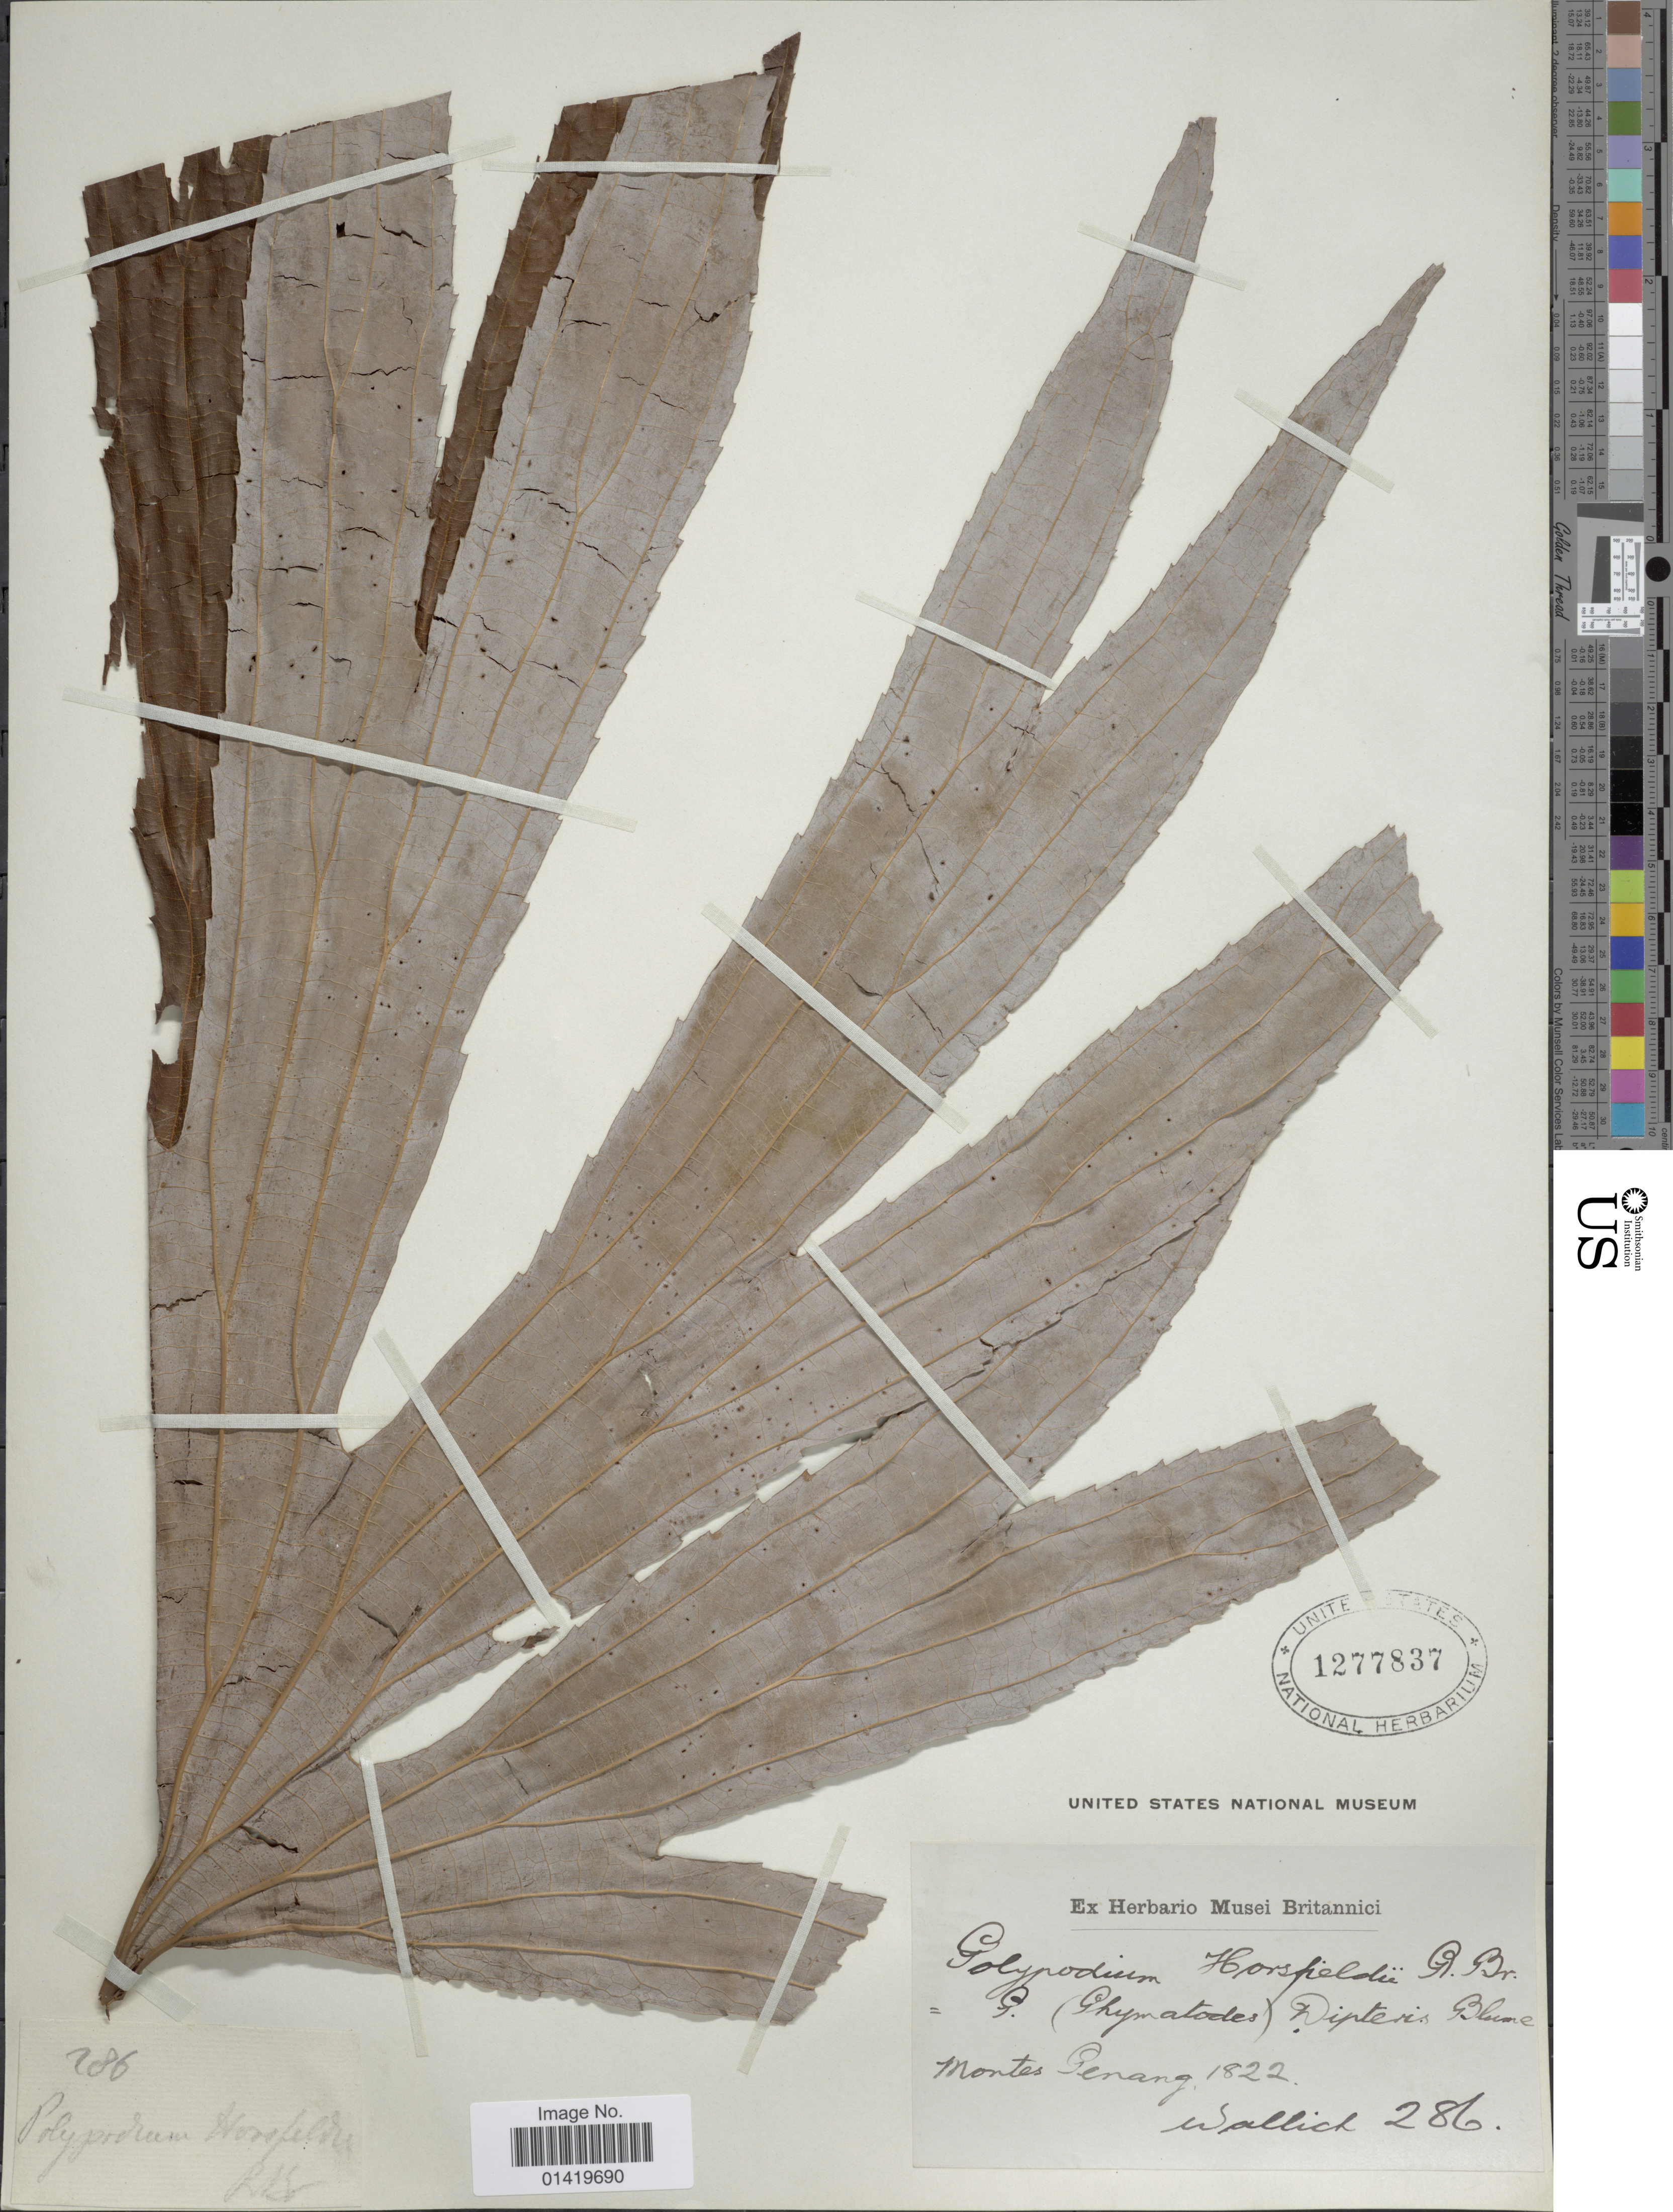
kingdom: Plantae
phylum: Tracheophyta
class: Polypodiopsida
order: Gleicheniales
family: Dipteridaceae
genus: Dipteris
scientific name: Dipteris conjugata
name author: Reinw.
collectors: -- Wallich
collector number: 286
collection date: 1822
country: Malaysia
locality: Montes Penang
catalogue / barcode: US 1277837